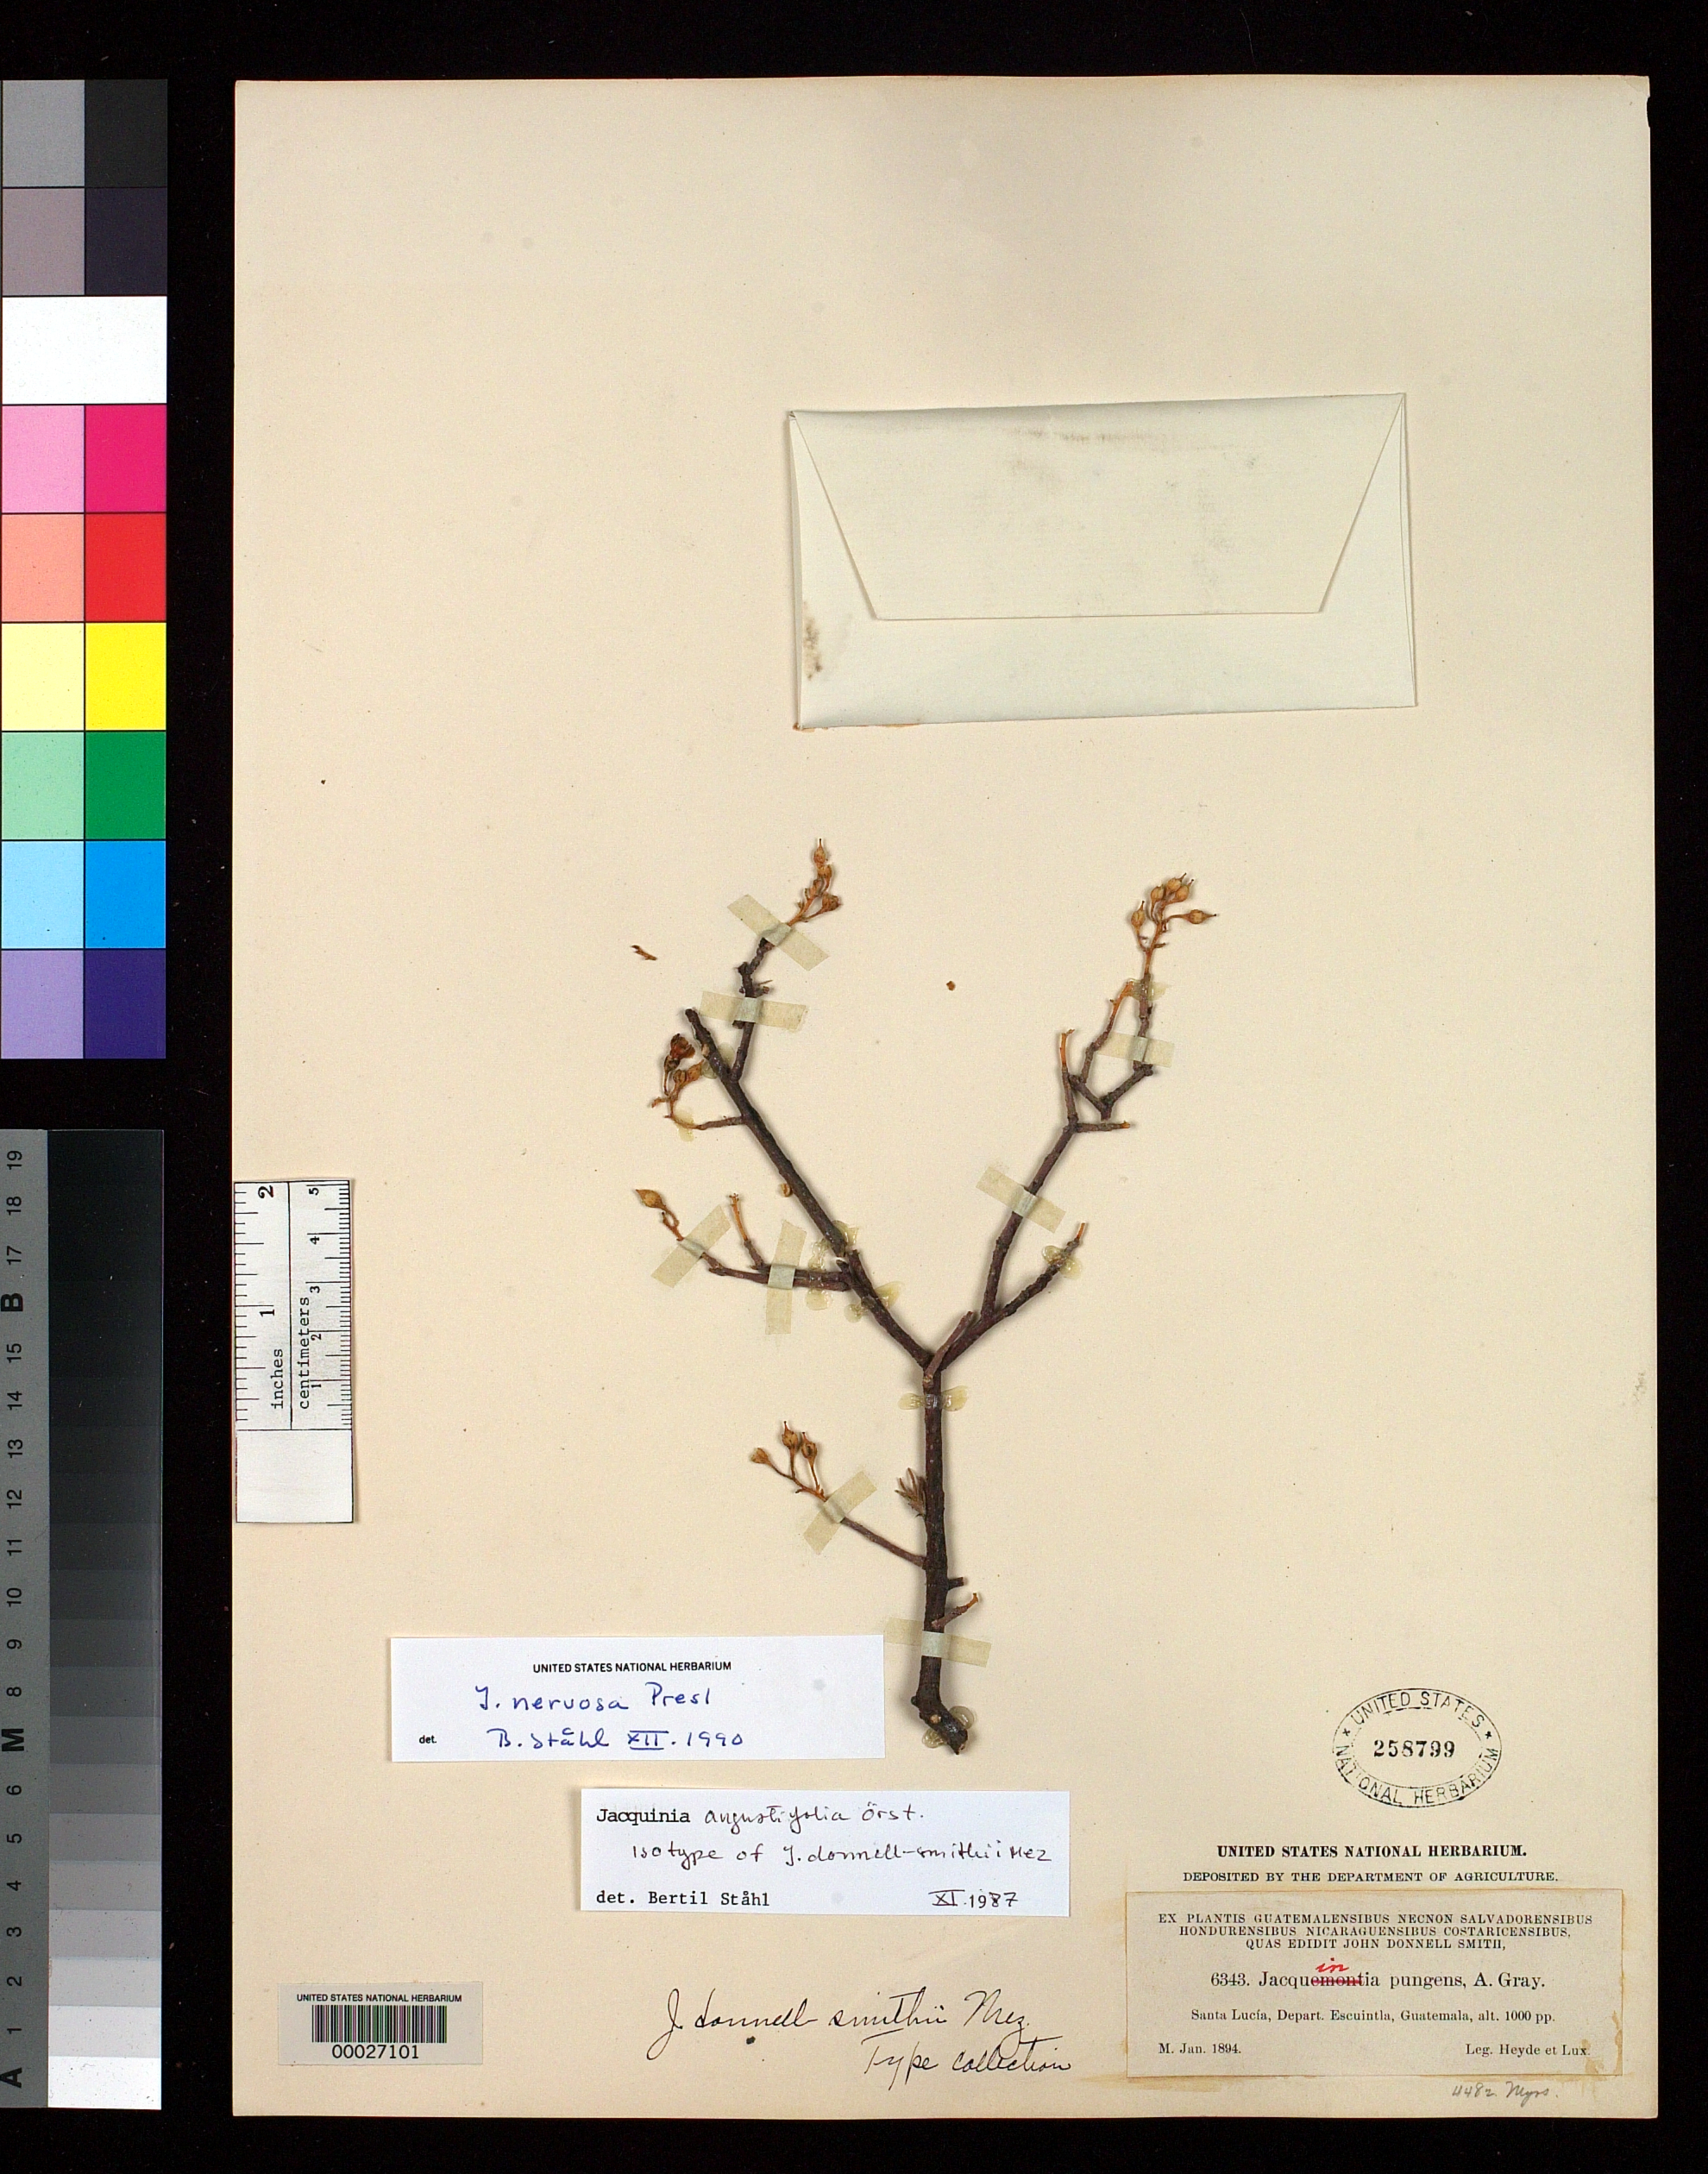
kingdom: Plantae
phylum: Tracheophyta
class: Magnoliopsida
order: Ericales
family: Primulaceae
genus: Jacquinia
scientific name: Jacquinia donnell-smithii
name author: Mez in Engl.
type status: Type Collection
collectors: E. T. Heyde & E. Lux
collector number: J.D.S. 6343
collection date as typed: Jan 1894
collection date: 1894-01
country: Guatemala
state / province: Escuintla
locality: Near Santa Lucia.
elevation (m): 1000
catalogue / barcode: US 258799